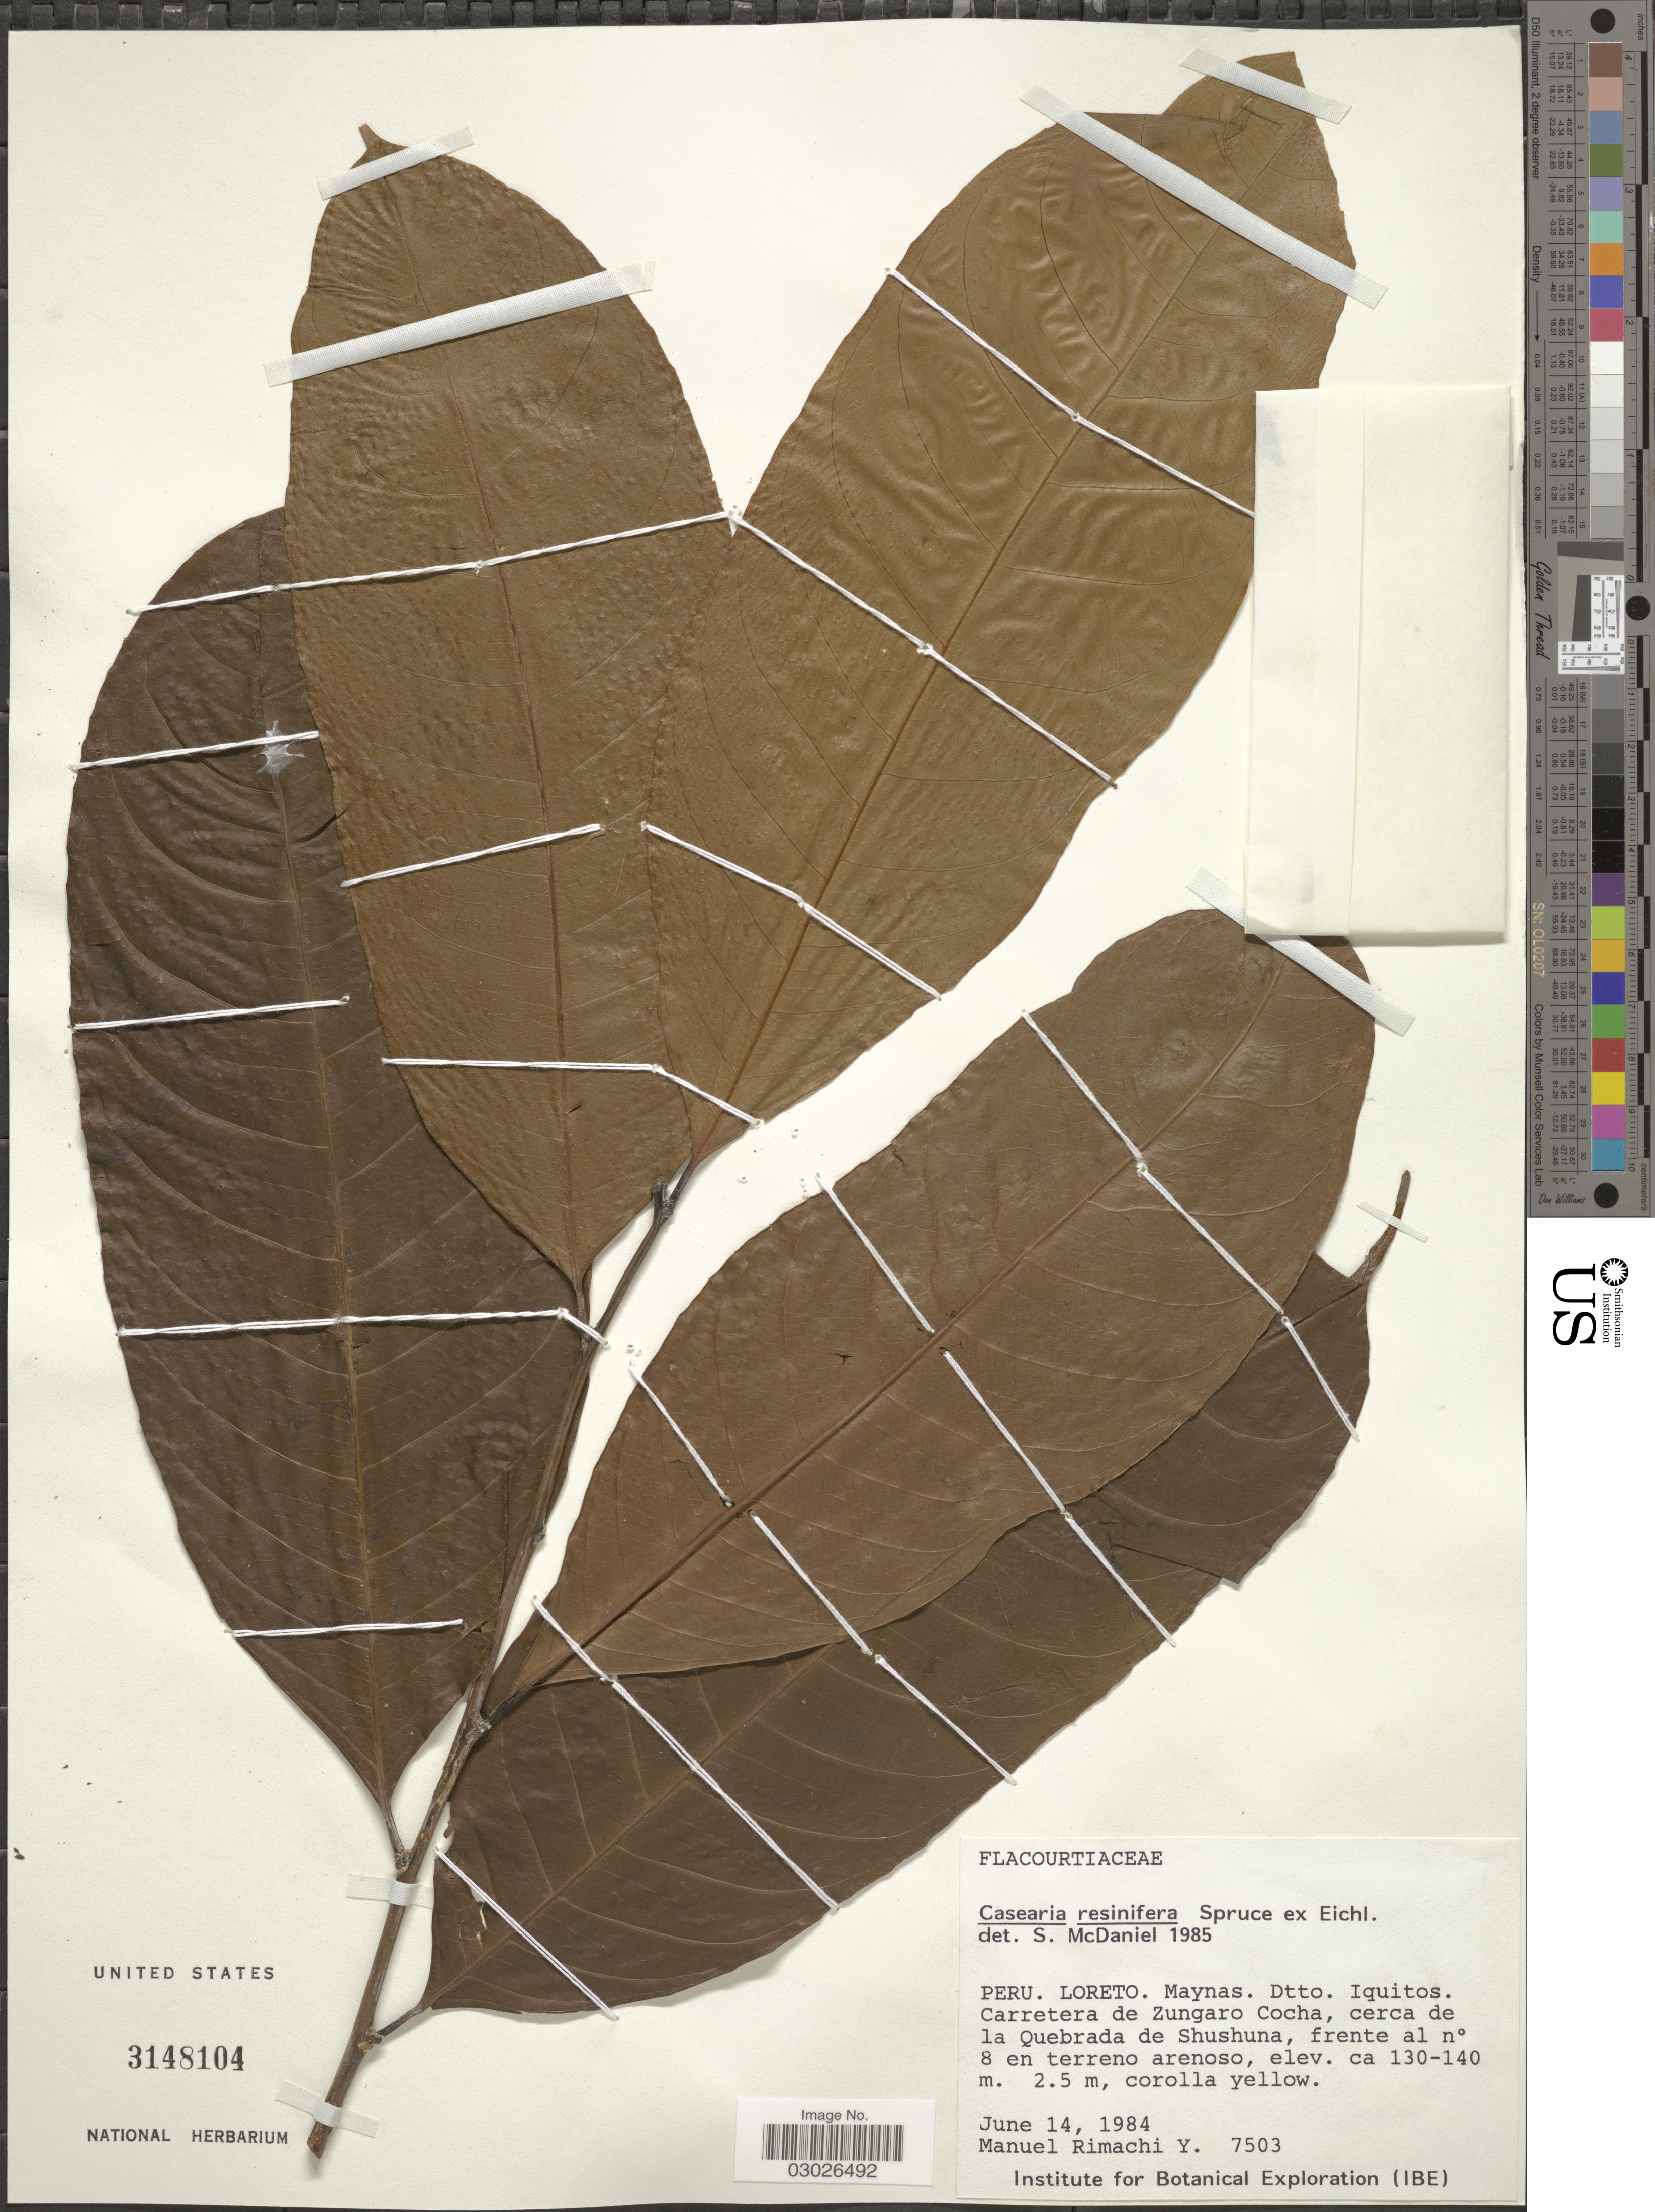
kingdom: Plantae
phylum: Tracheophyta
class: Magnoliopsida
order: Malpighiales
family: Salicaceae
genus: Casearia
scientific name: Casearia resinifera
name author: Spruce ex Eichler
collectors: M. Rimachi Y.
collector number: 7503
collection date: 1984-06-14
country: Peru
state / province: Loreto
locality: Maynas, Dtto. Iquitos, Carretera de Zungaro Cocha, cerca de la Quebrada de Shushuna, frente al n° 8 en terreno arenoso.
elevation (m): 130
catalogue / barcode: US 3148104